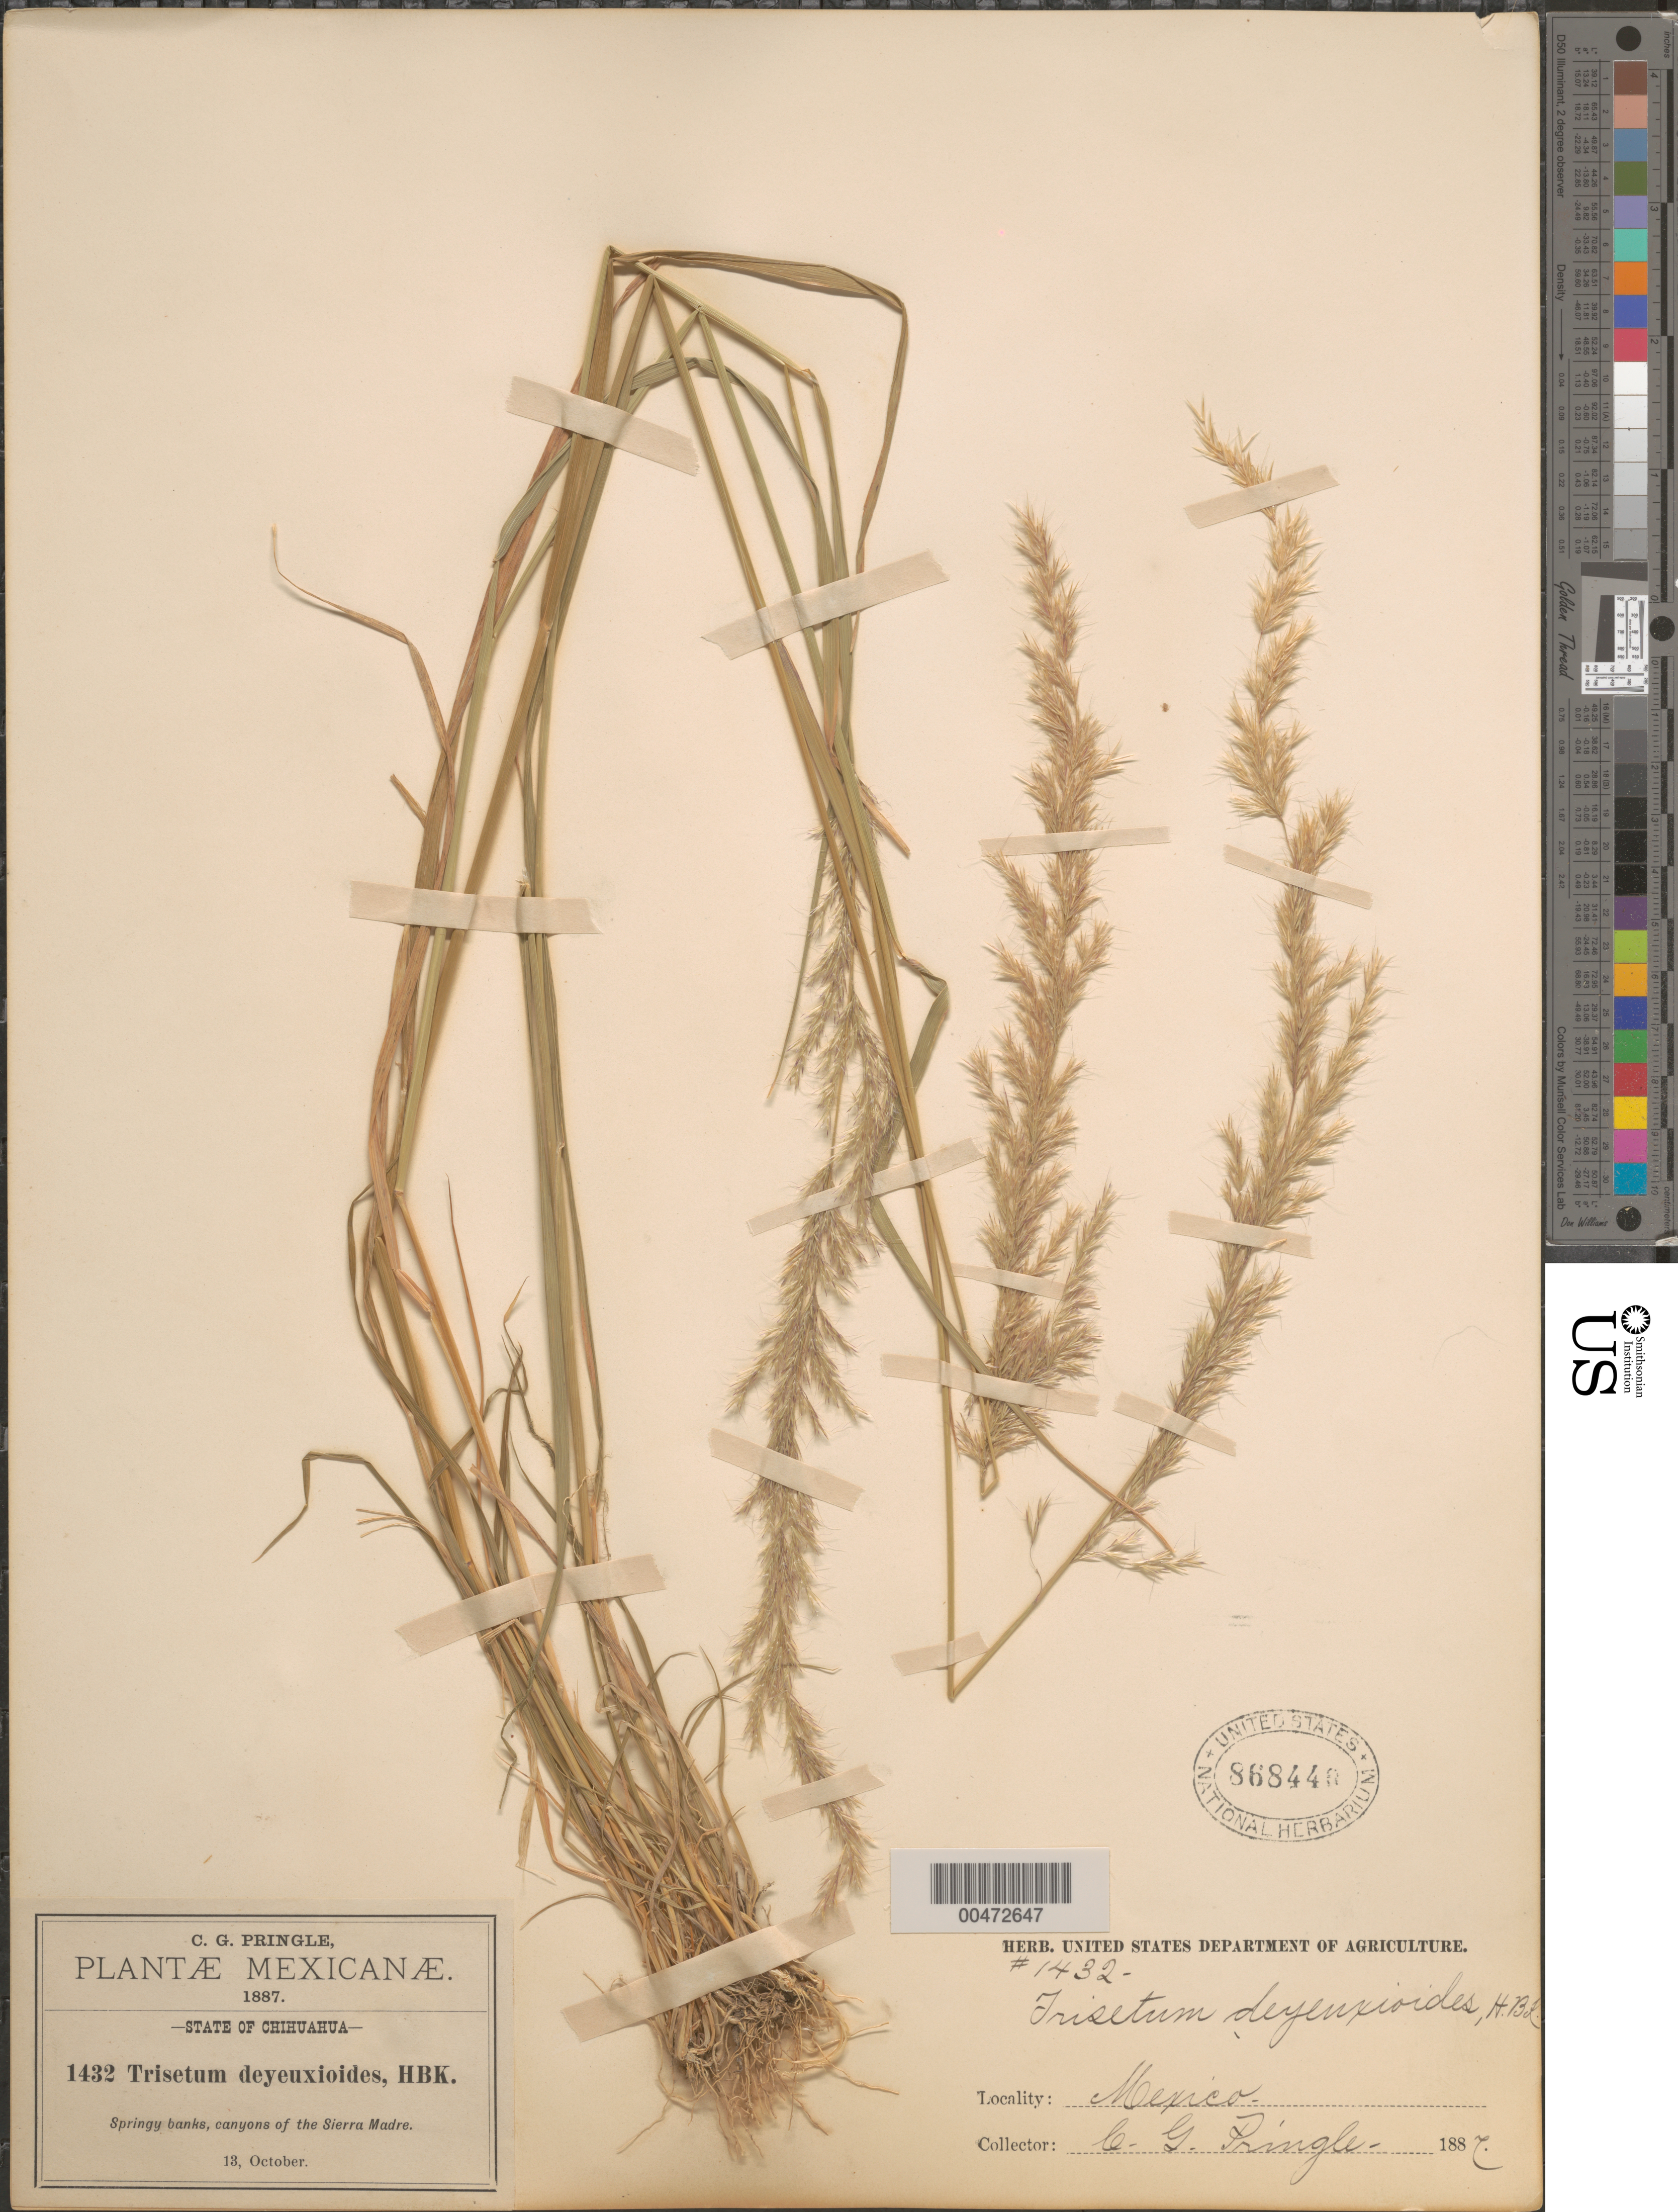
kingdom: Plantae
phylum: Tracheophyta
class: Liliopsida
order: Poales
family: Poaceae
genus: Trisetum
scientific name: Trisetum deyeuxioides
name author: (Kunth) Kunth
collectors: C. G. Pringle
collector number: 1432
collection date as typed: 13 Oct 1887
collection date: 1887-10-13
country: Mexico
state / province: Chihuahua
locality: Canyons of the Sierra Madre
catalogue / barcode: US 868440